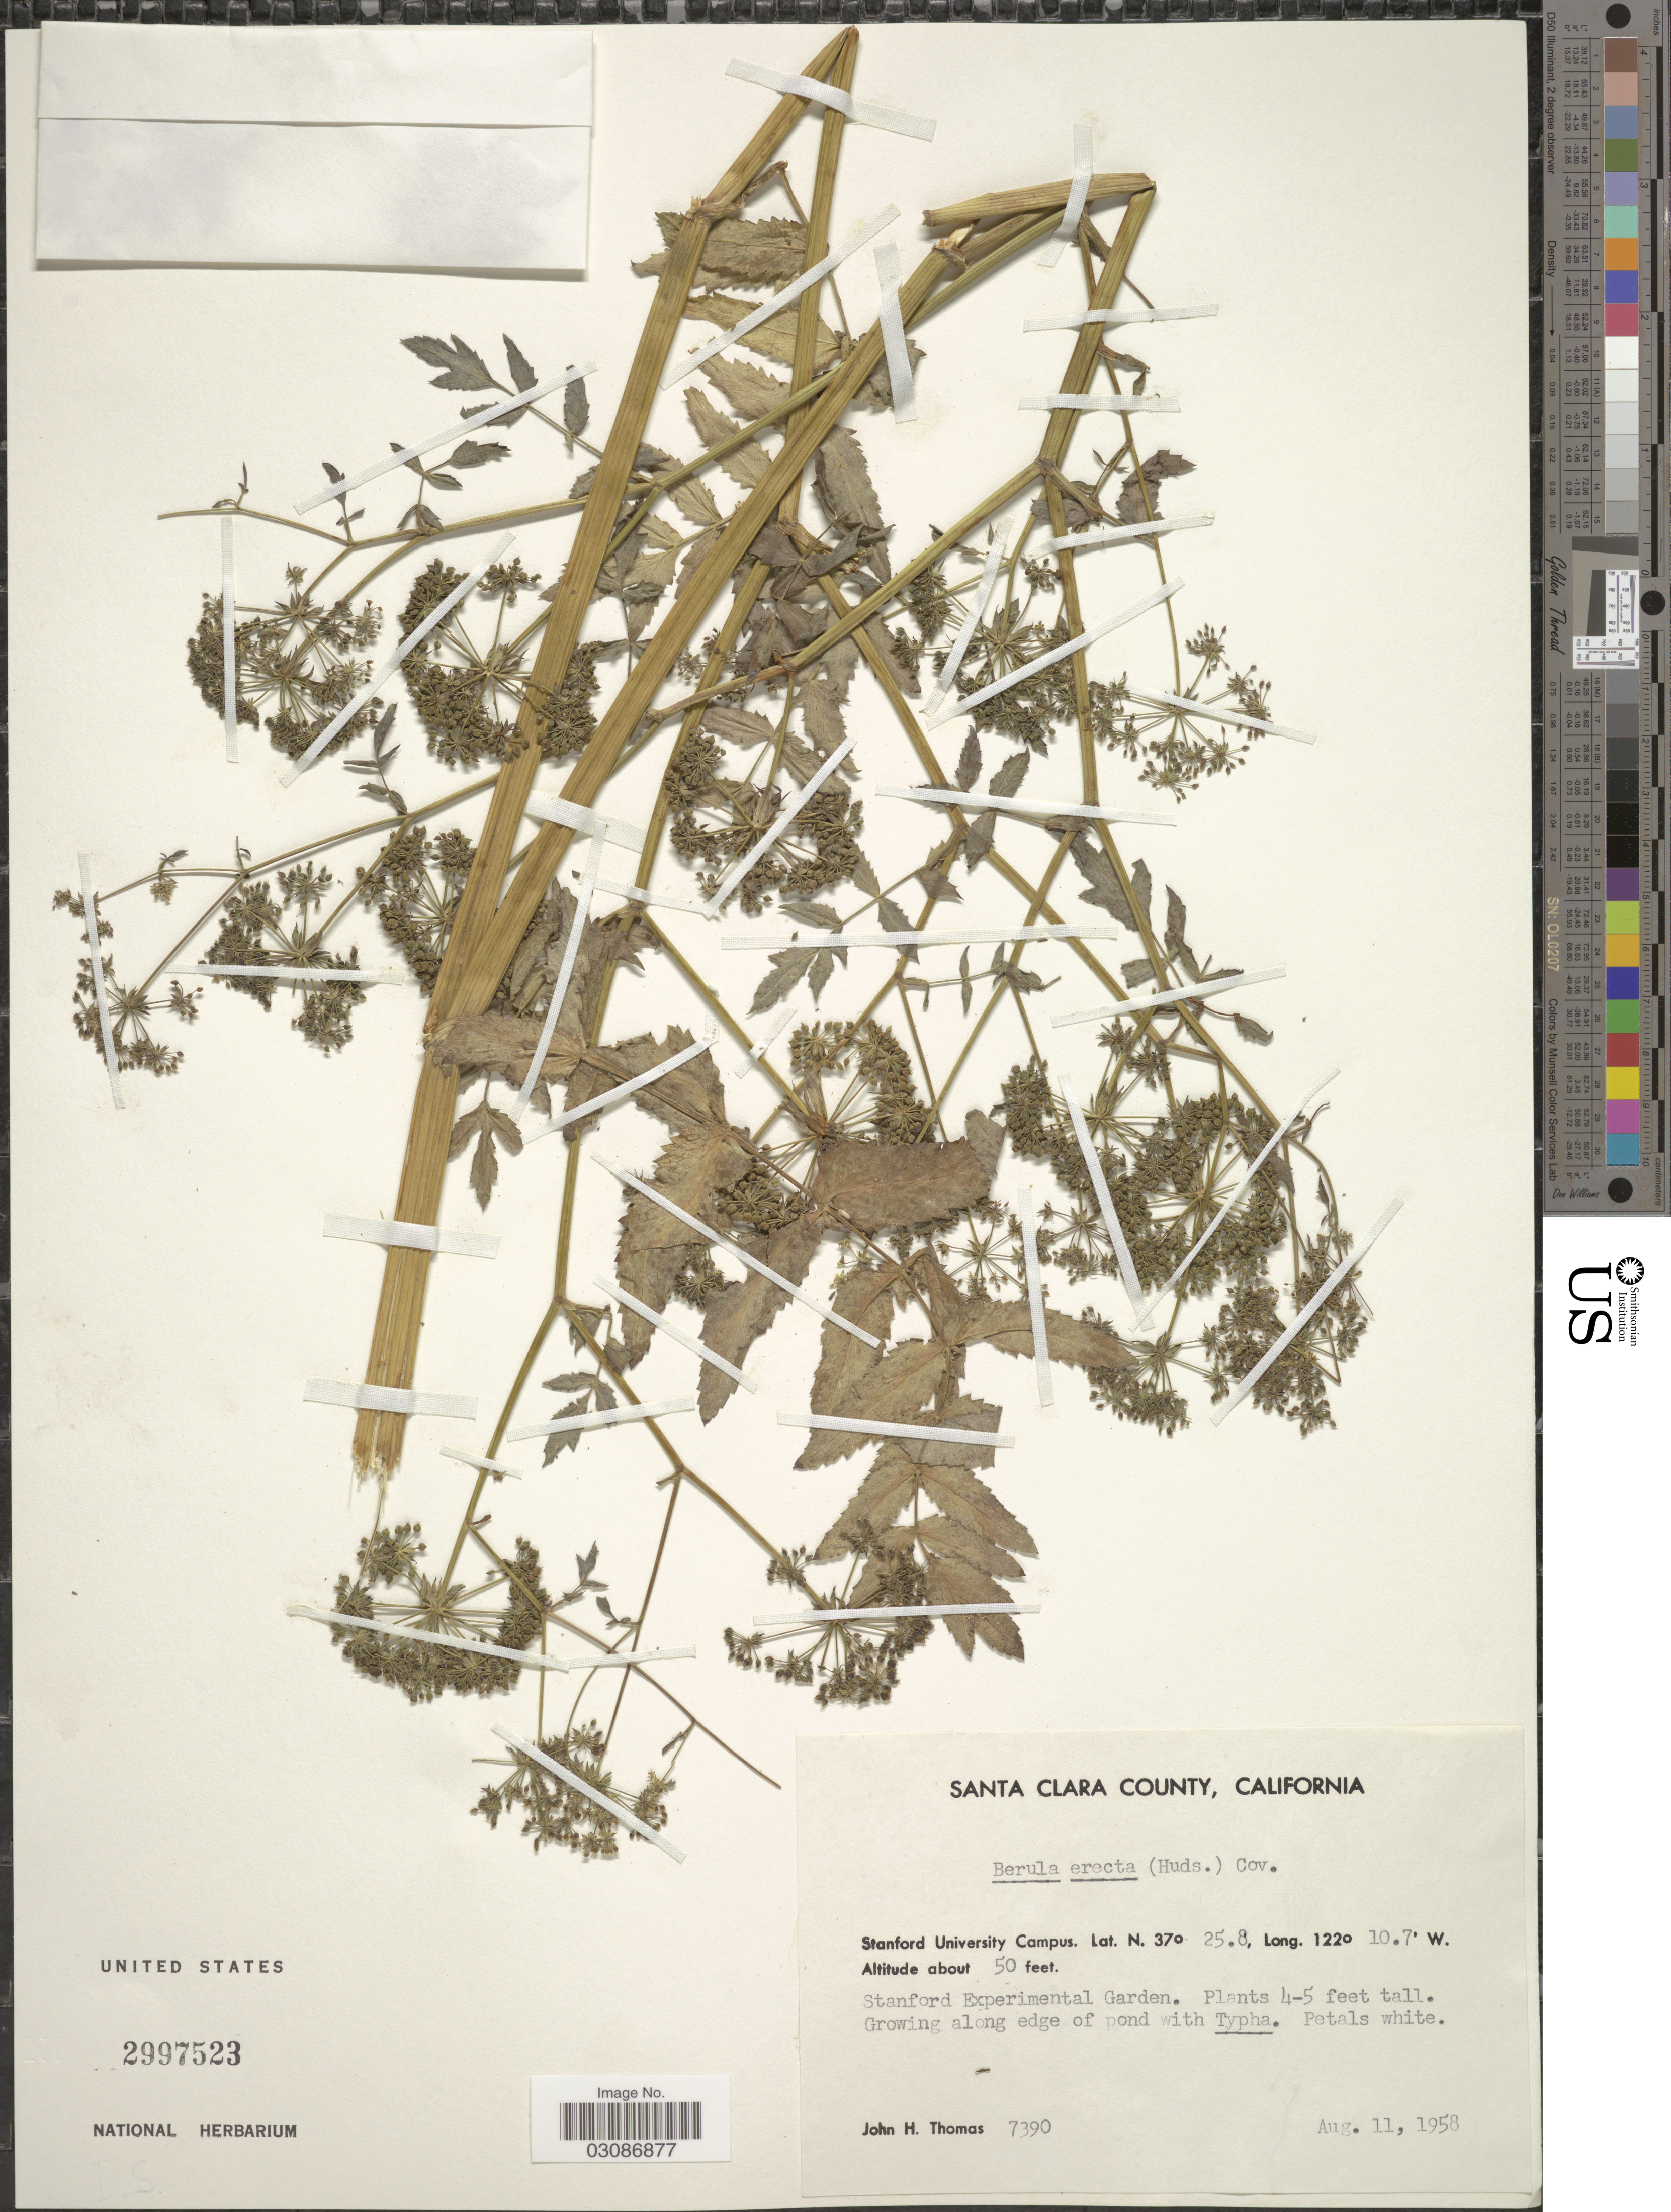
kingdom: Plantae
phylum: Tracheophyta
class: Magnoliopsida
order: Apiales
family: Apiaceae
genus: Berula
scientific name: Berula erecta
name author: (Huds.) Coville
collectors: J. H. Thomas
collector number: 7390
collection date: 1958-08-11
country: United States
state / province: California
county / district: Santa Cruz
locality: Santa Cruz County. Stanford University Campus. Stanford Experimental Garden.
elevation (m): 15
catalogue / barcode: US 2997523